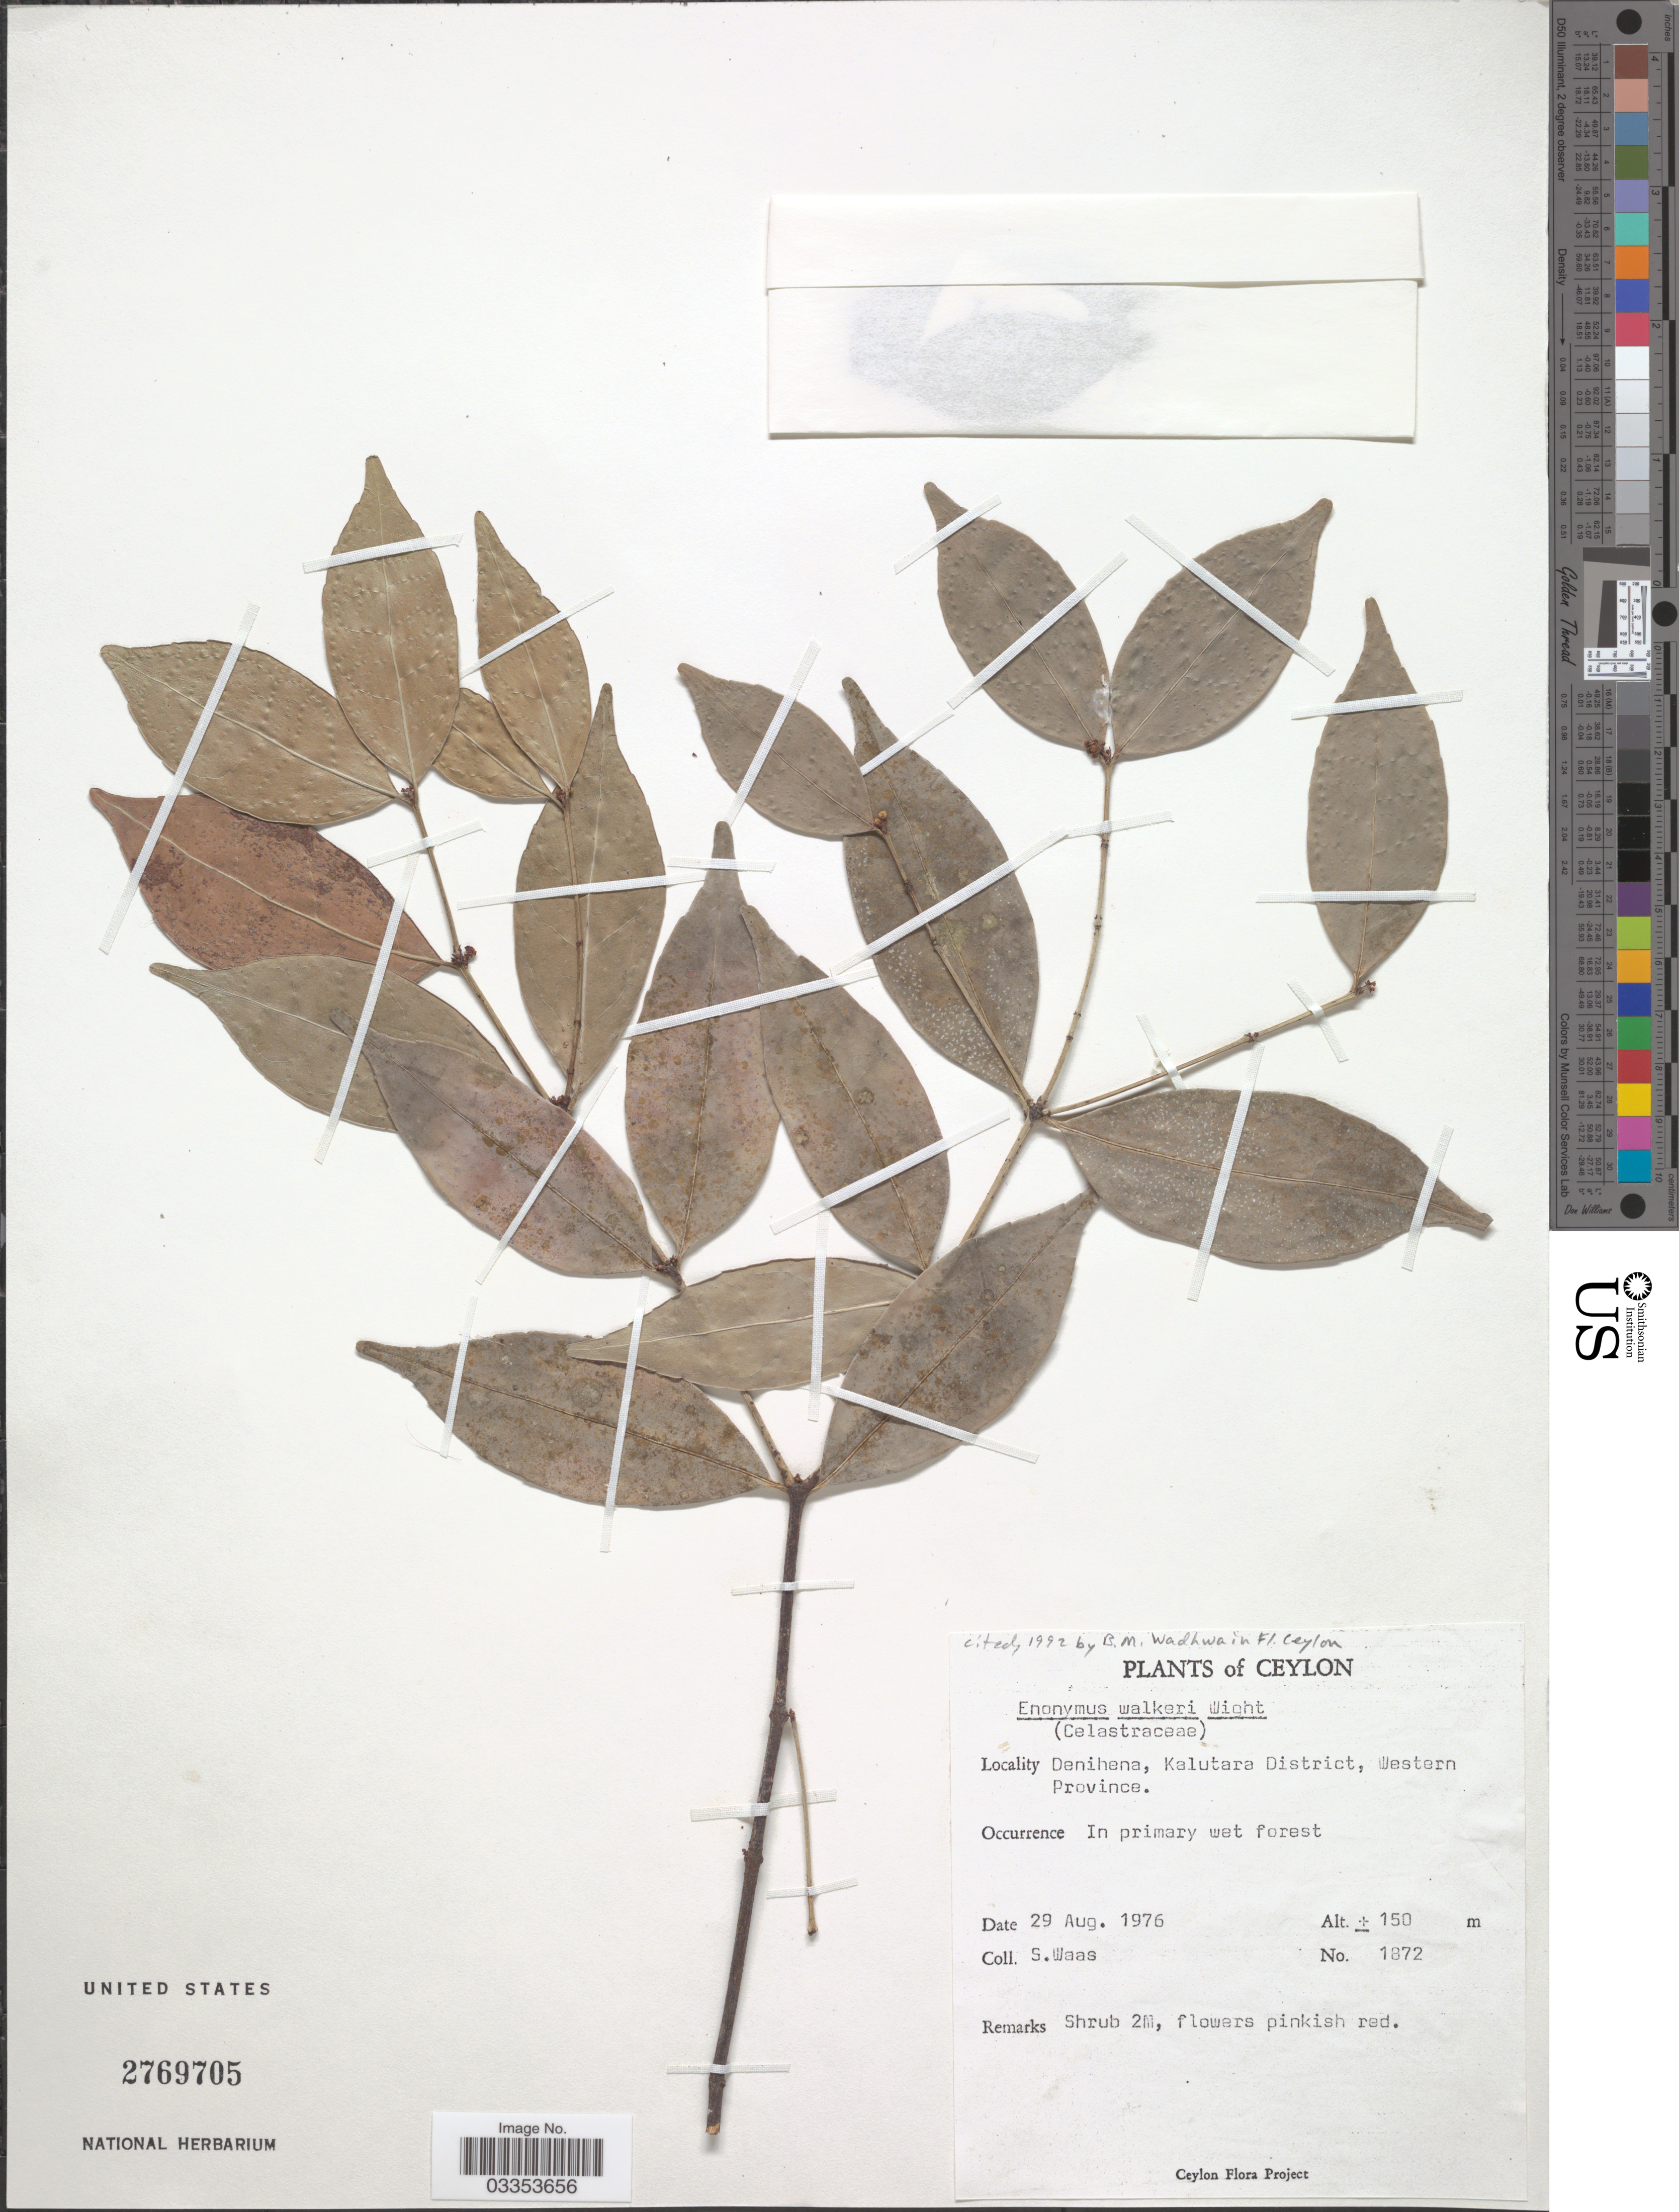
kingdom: Plantae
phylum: Tracheophyta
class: Magnoliopsida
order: Celastrales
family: Celastraceae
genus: Euonymus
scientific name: Euonymus walkeri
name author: Wight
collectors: S. Waas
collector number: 1872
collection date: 1976-08-29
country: Sri Lanka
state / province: Western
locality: Ceylon. Denihena, Kalutara District.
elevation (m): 150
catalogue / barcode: US 2769705